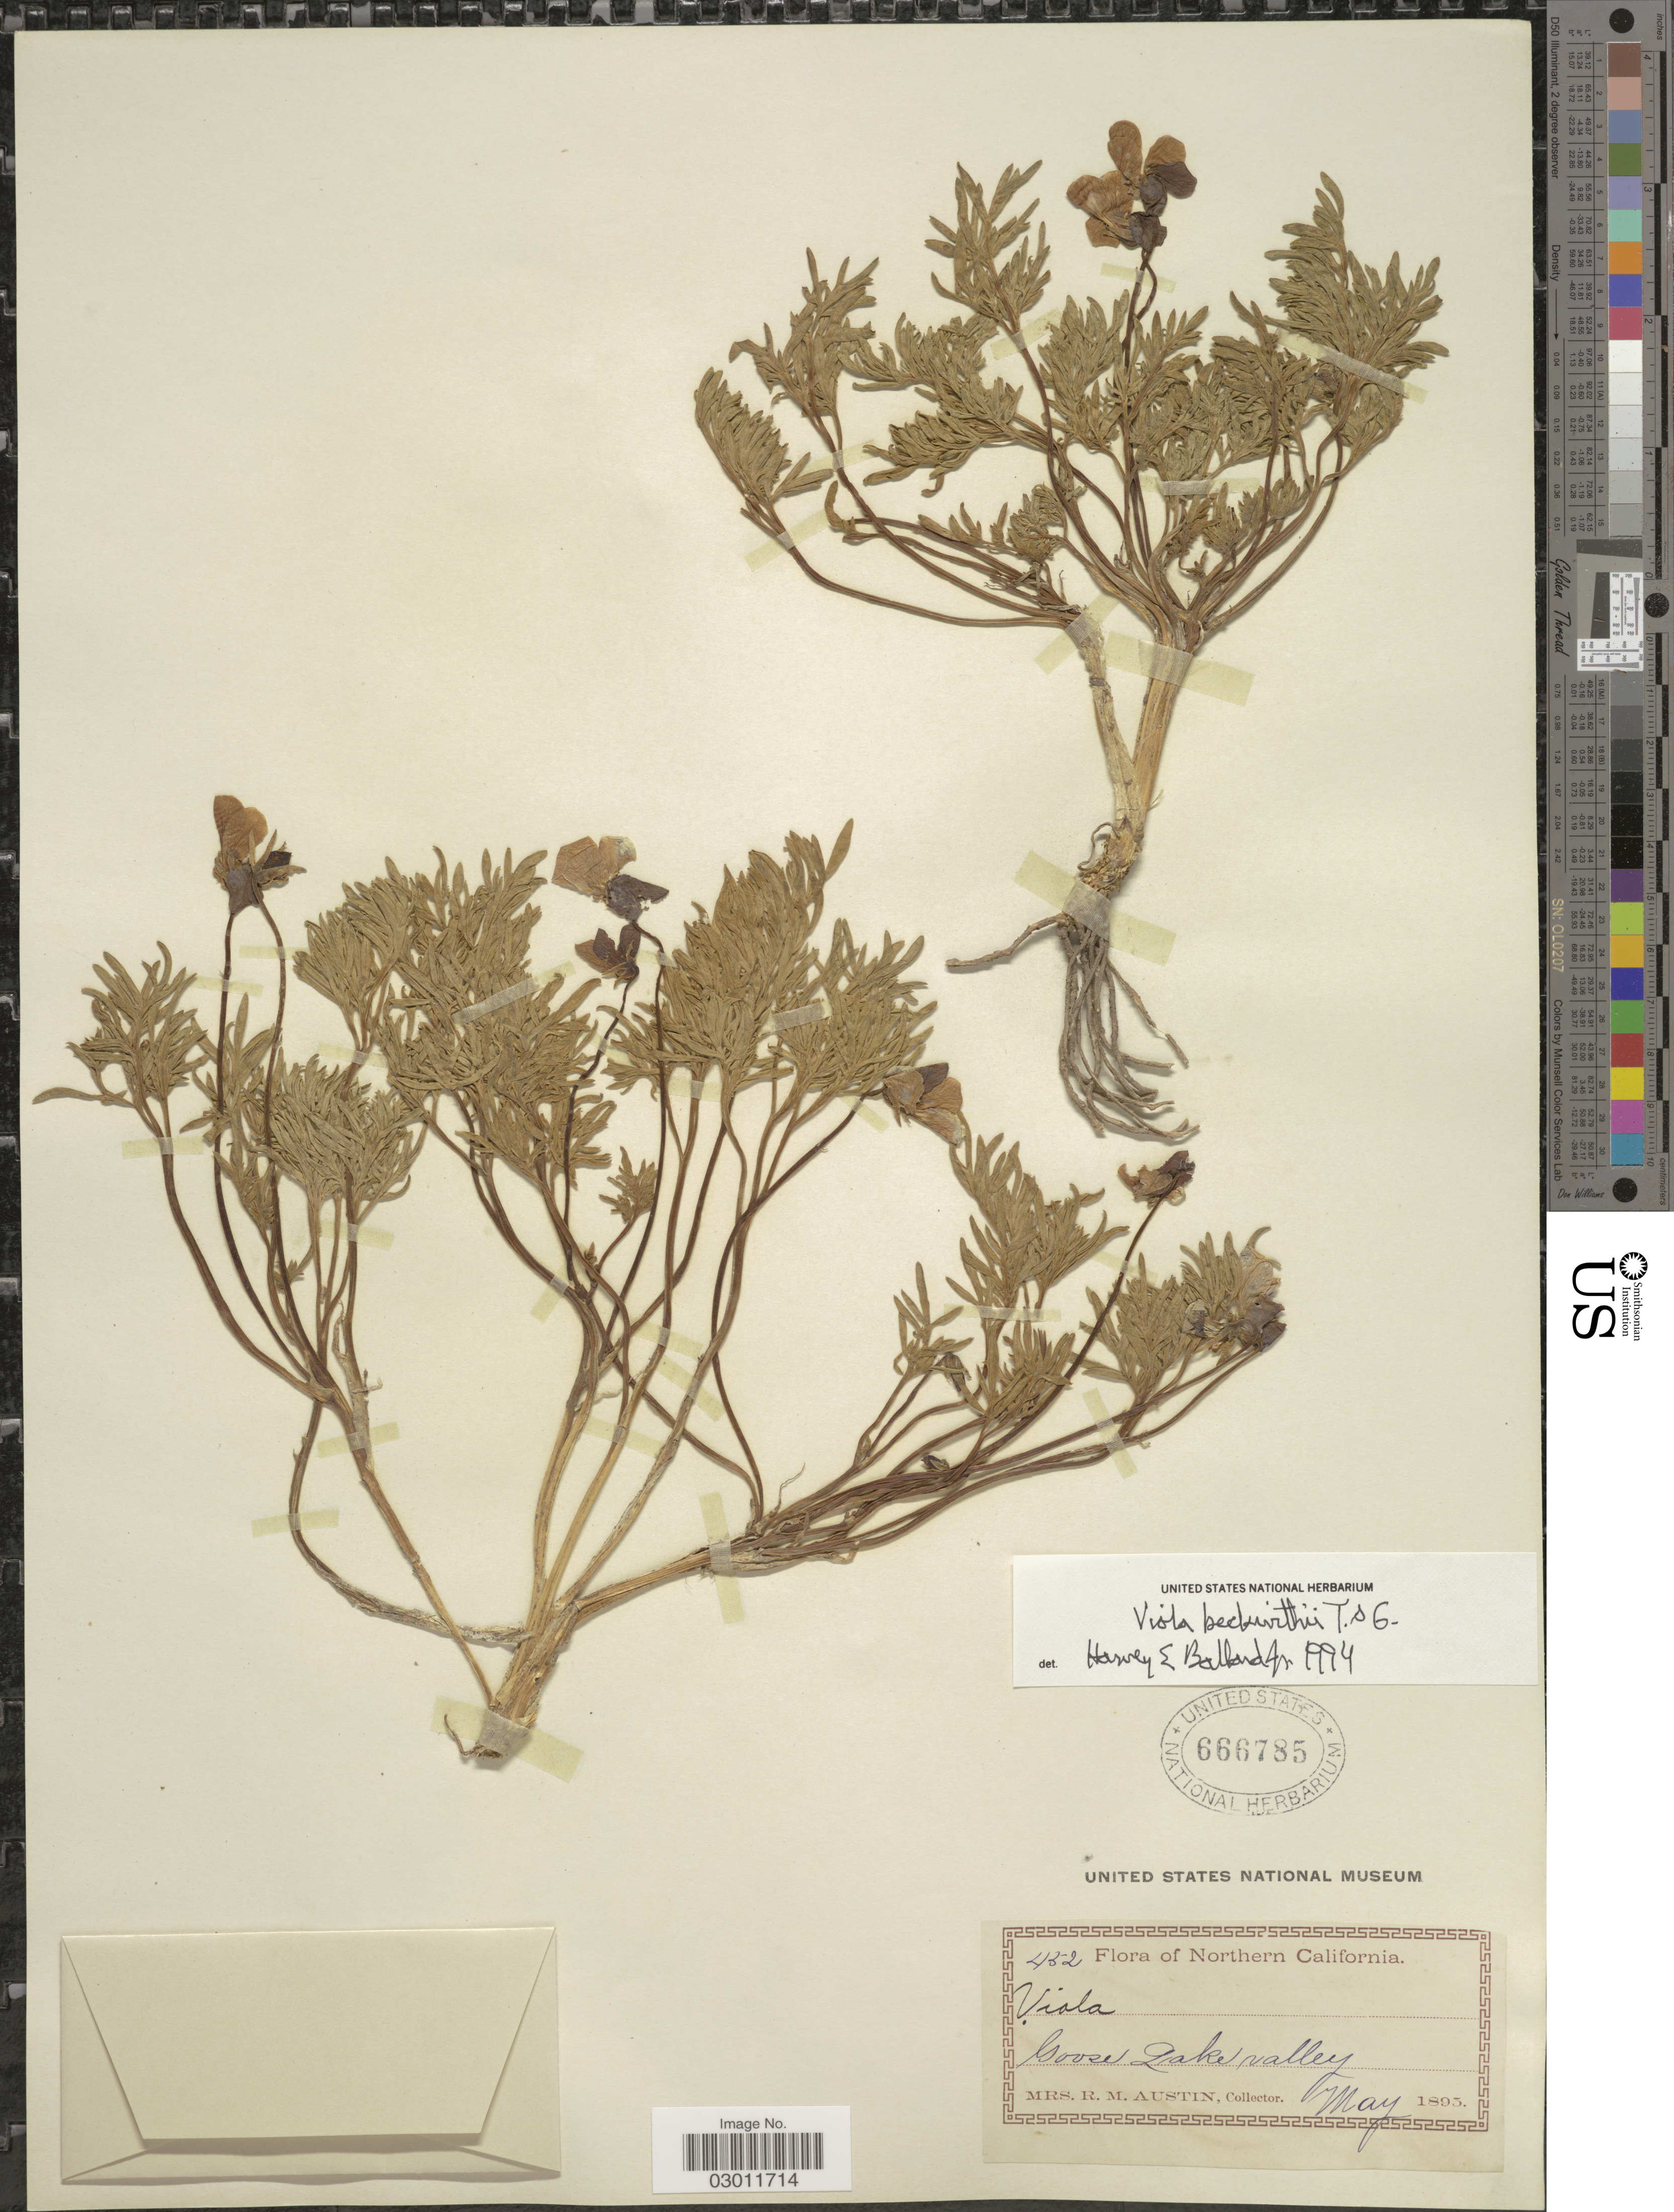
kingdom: Plantae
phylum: Tracheophyta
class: Magnoliopsida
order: Malpighiales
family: Violaceae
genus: Viola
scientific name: Viola beckwithii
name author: Torr.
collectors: R. Austin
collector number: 452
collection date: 1895-05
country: United States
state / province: California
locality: Northern California, Goose Lake Valley.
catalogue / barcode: US 666785